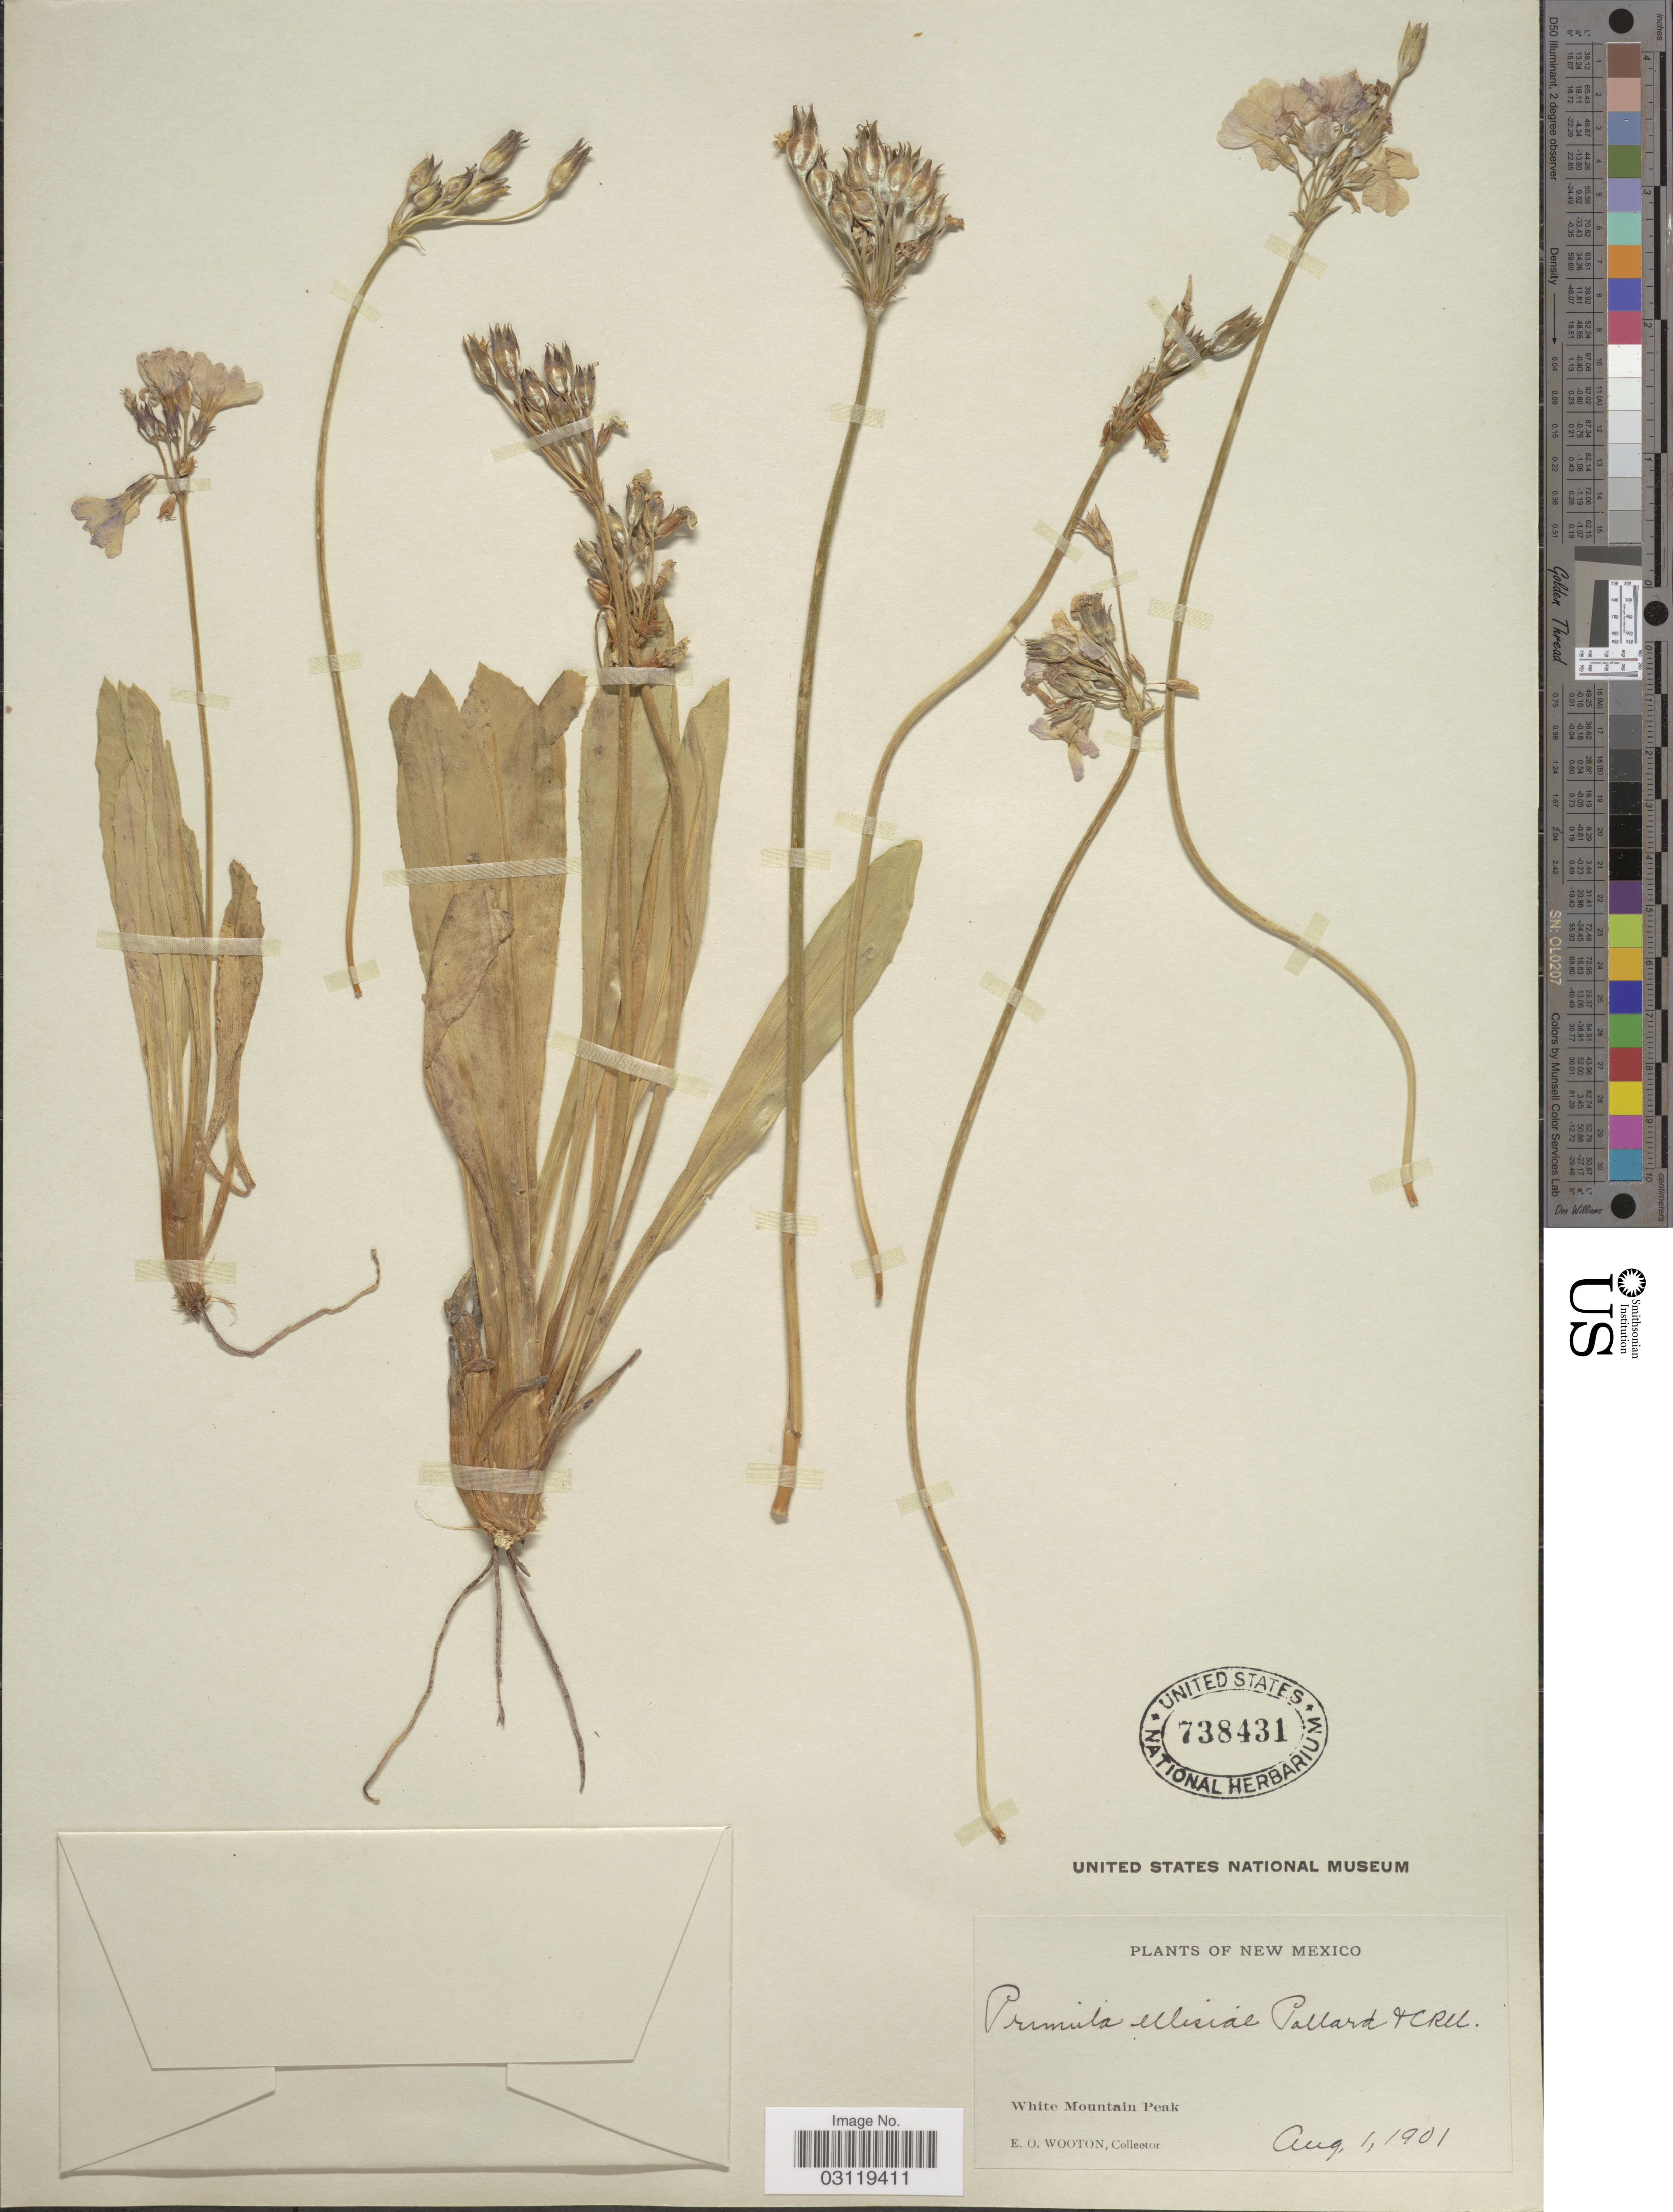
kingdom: Plantae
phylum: Tracheophyta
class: Magnoliopsida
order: Ericales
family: Primulaceae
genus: Primula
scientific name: Primula ellisiae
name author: Pollard & Cockerell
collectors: E. O. Wooton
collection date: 1901-08-01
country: United States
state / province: New Mexico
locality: White Mountain Peak.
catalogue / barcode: US 738431